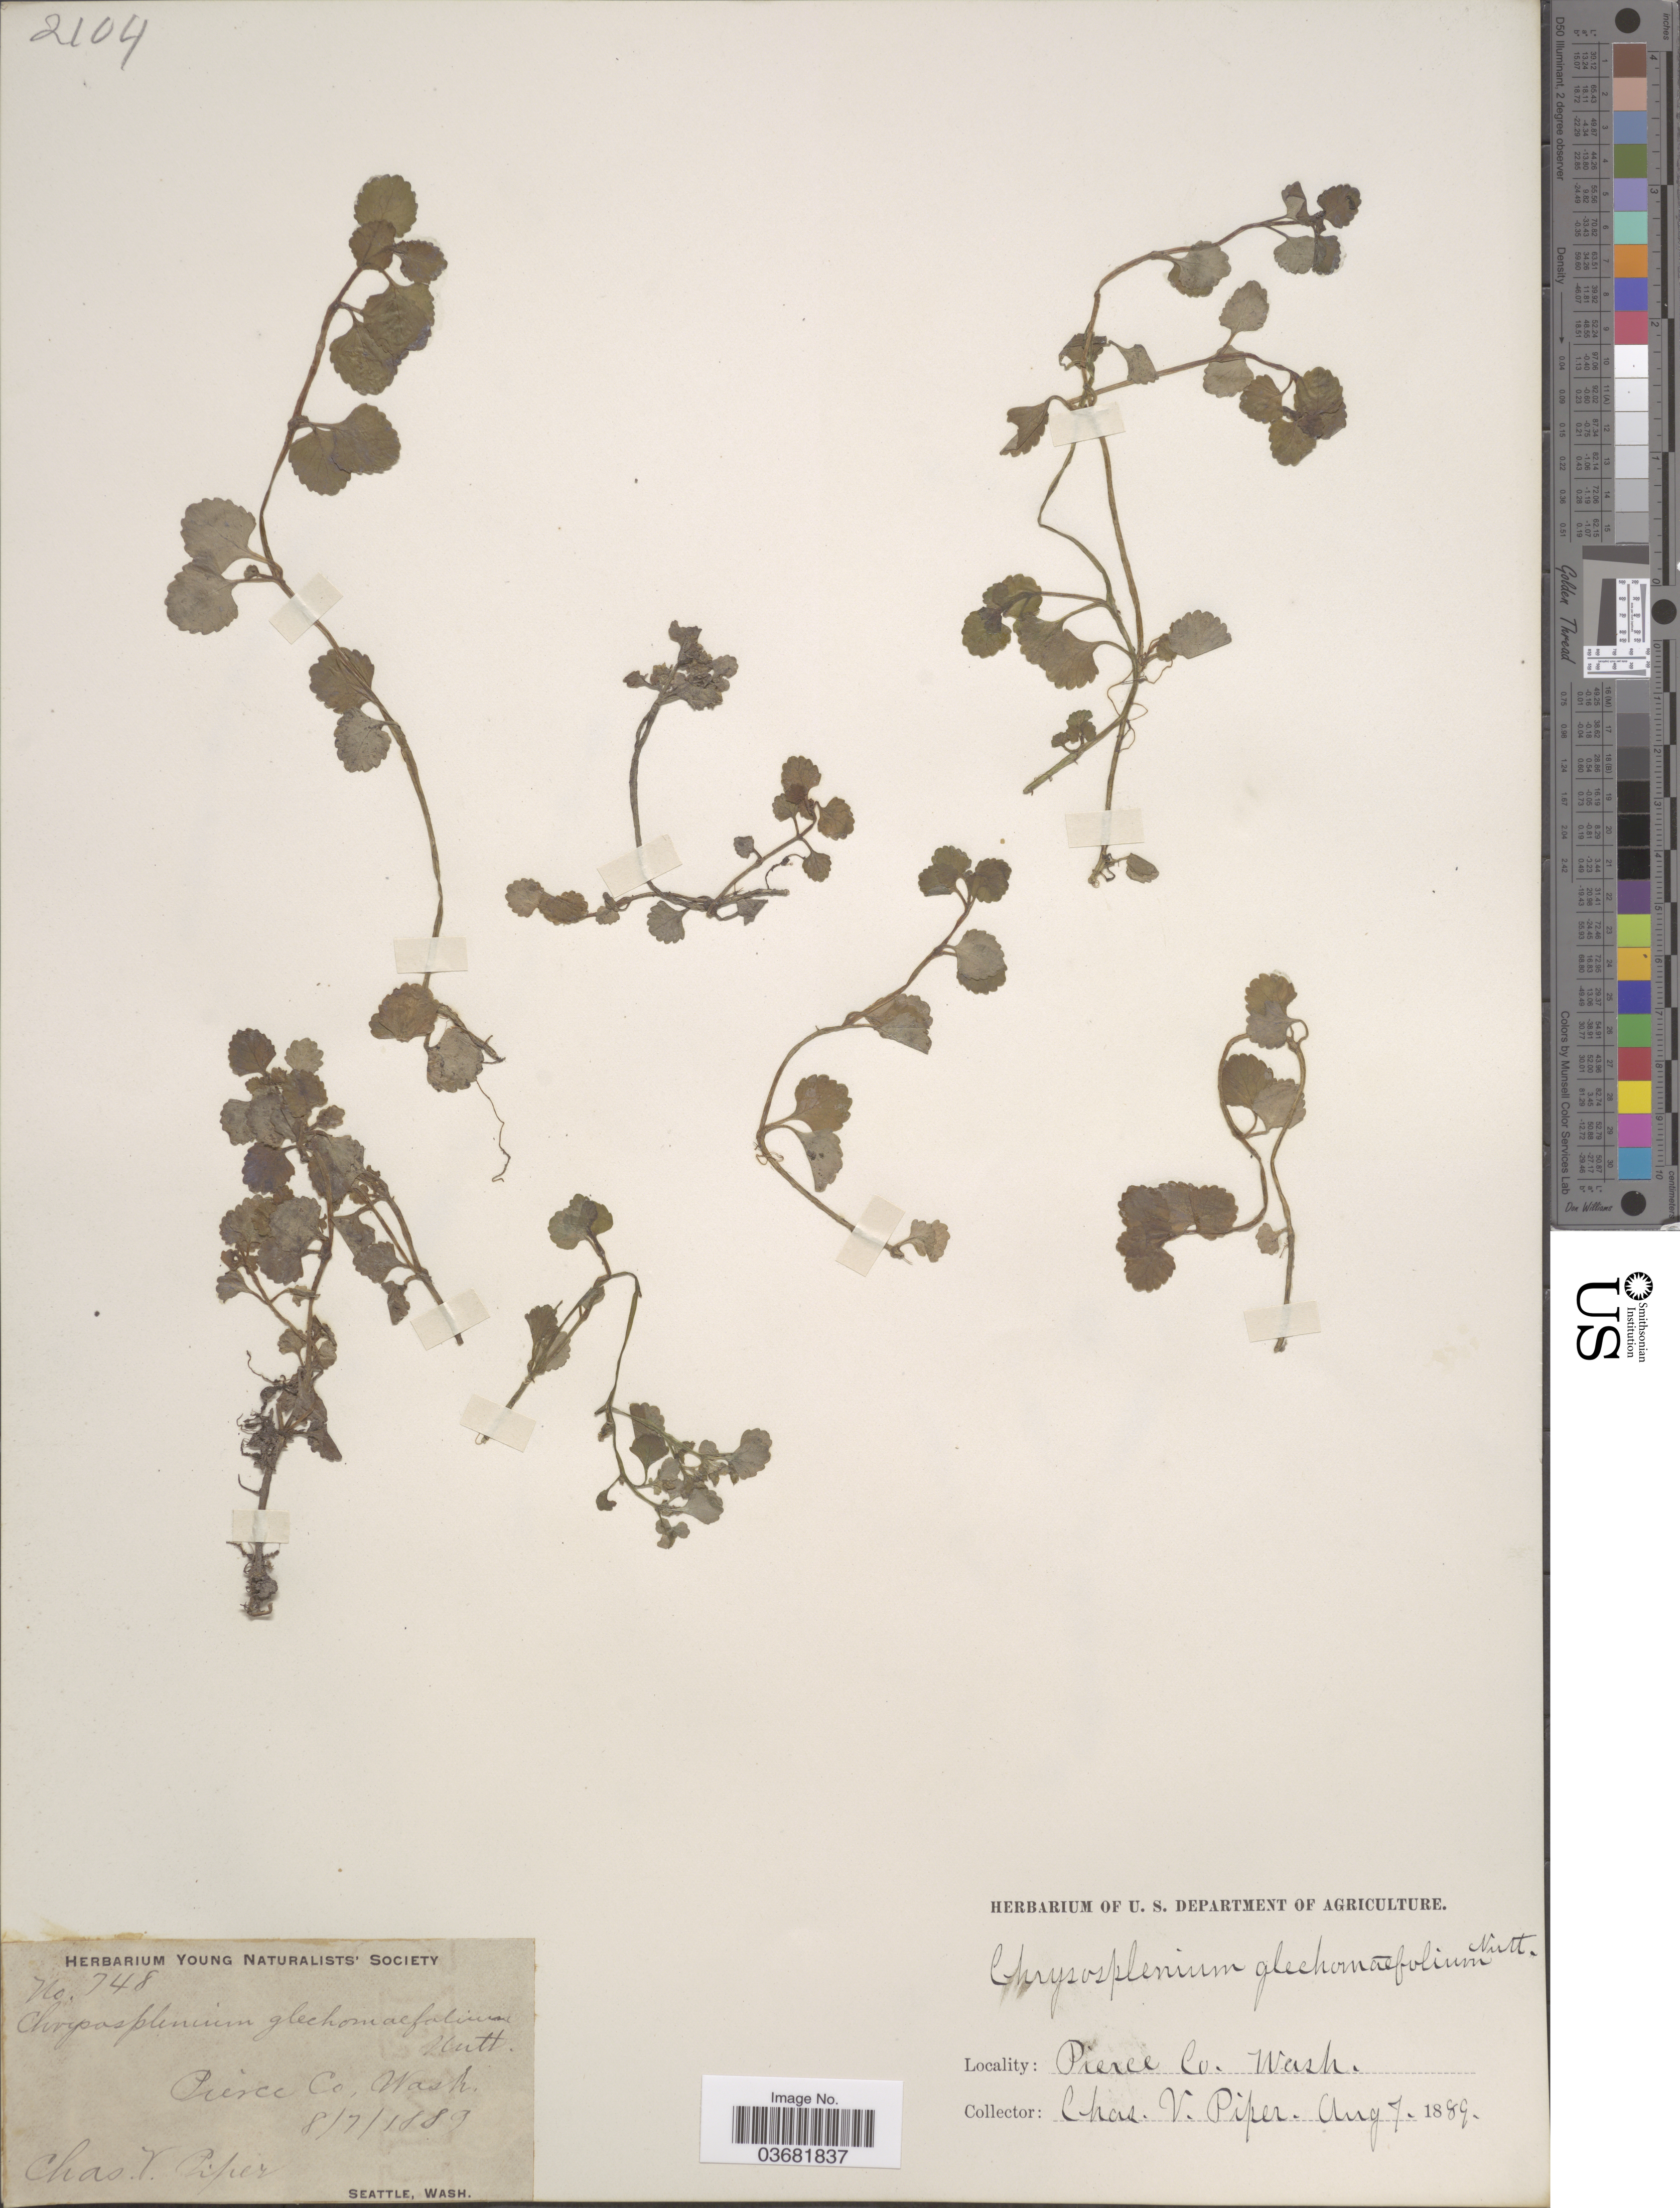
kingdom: Plantae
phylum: Tracheophyta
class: Magnoliopsida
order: Saxifragales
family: Saxifragaceae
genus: Chrysosplenium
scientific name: Chrysosplenium glechomifolium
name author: Nutt.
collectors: C. V. Piper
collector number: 748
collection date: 1889-08-07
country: United States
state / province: Washington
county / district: Pierce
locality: Pierce Co.